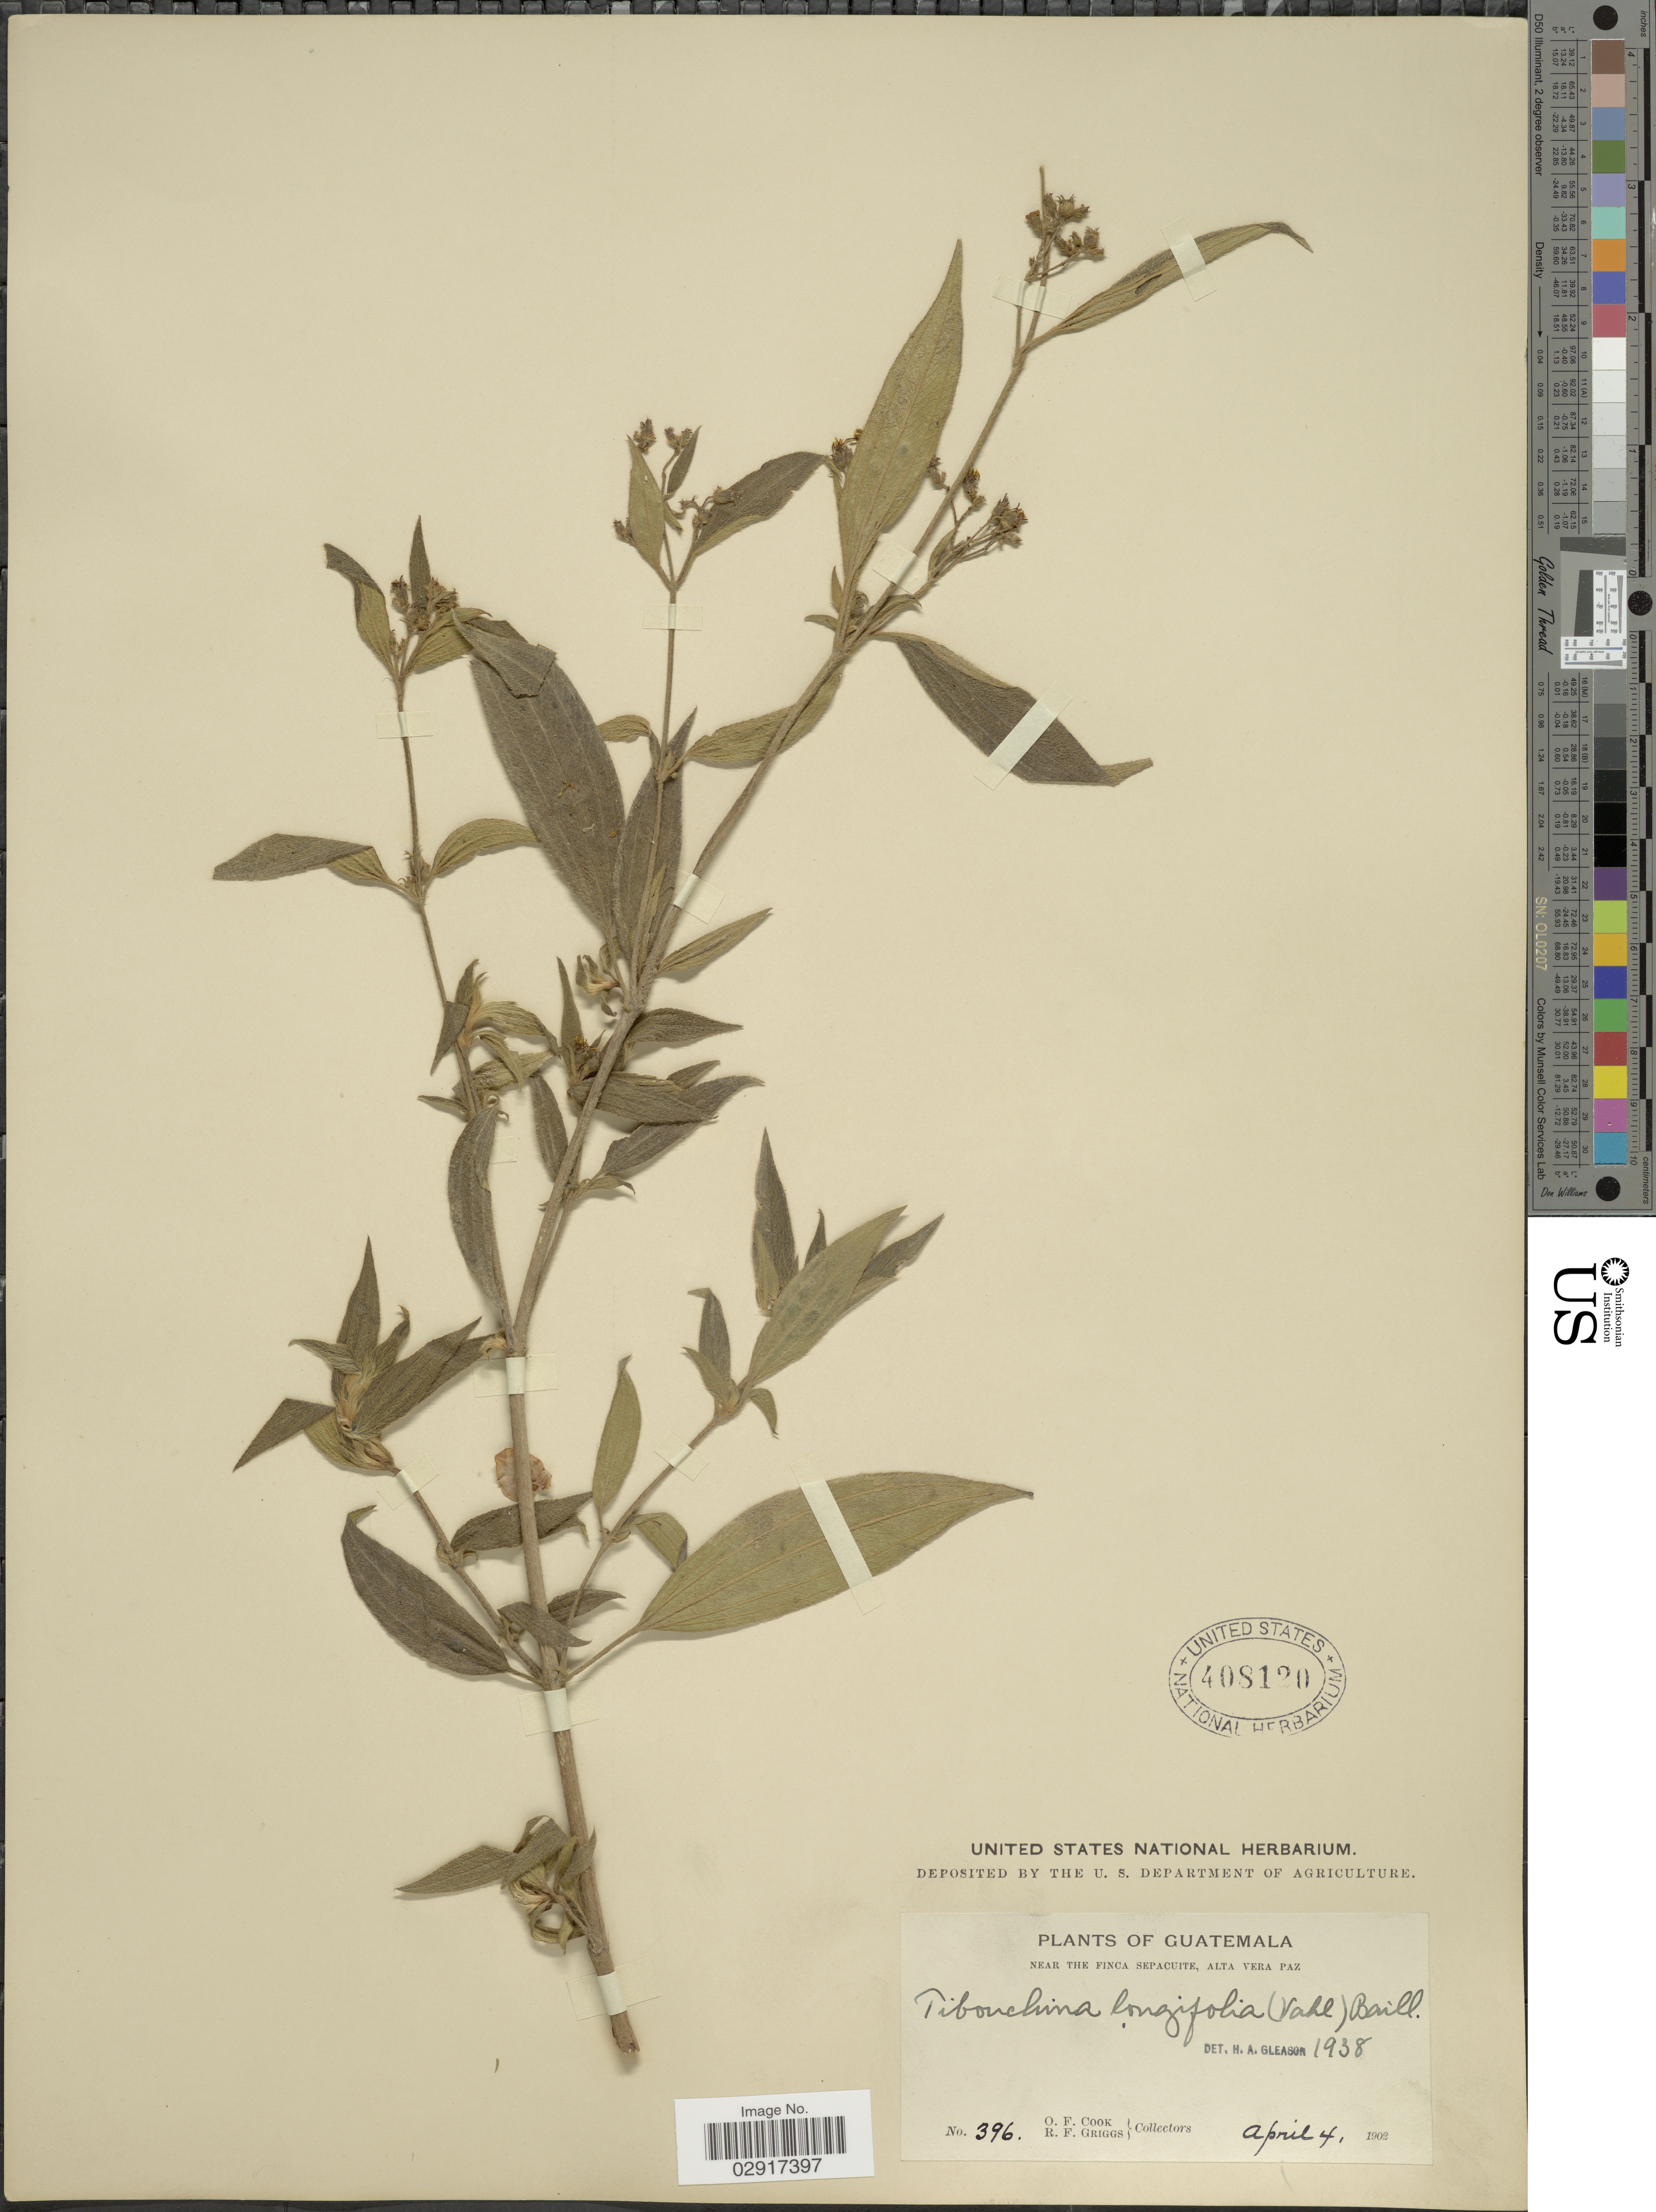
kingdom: Plantae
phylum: Tracheophyta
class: Magnoliopsida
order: Myrtales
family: Melastomataceae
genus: Chaetogastra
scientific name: Chaetogastra longifolia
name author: (Vahl) DC.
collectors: O. F. Cook & R. F. Griggs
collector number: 396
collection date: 1902-04-04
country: Guatemala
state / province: Alta Verapaz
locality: Near the Finca Sepacuite, Alta Vera Paz.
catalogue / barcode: US 408120